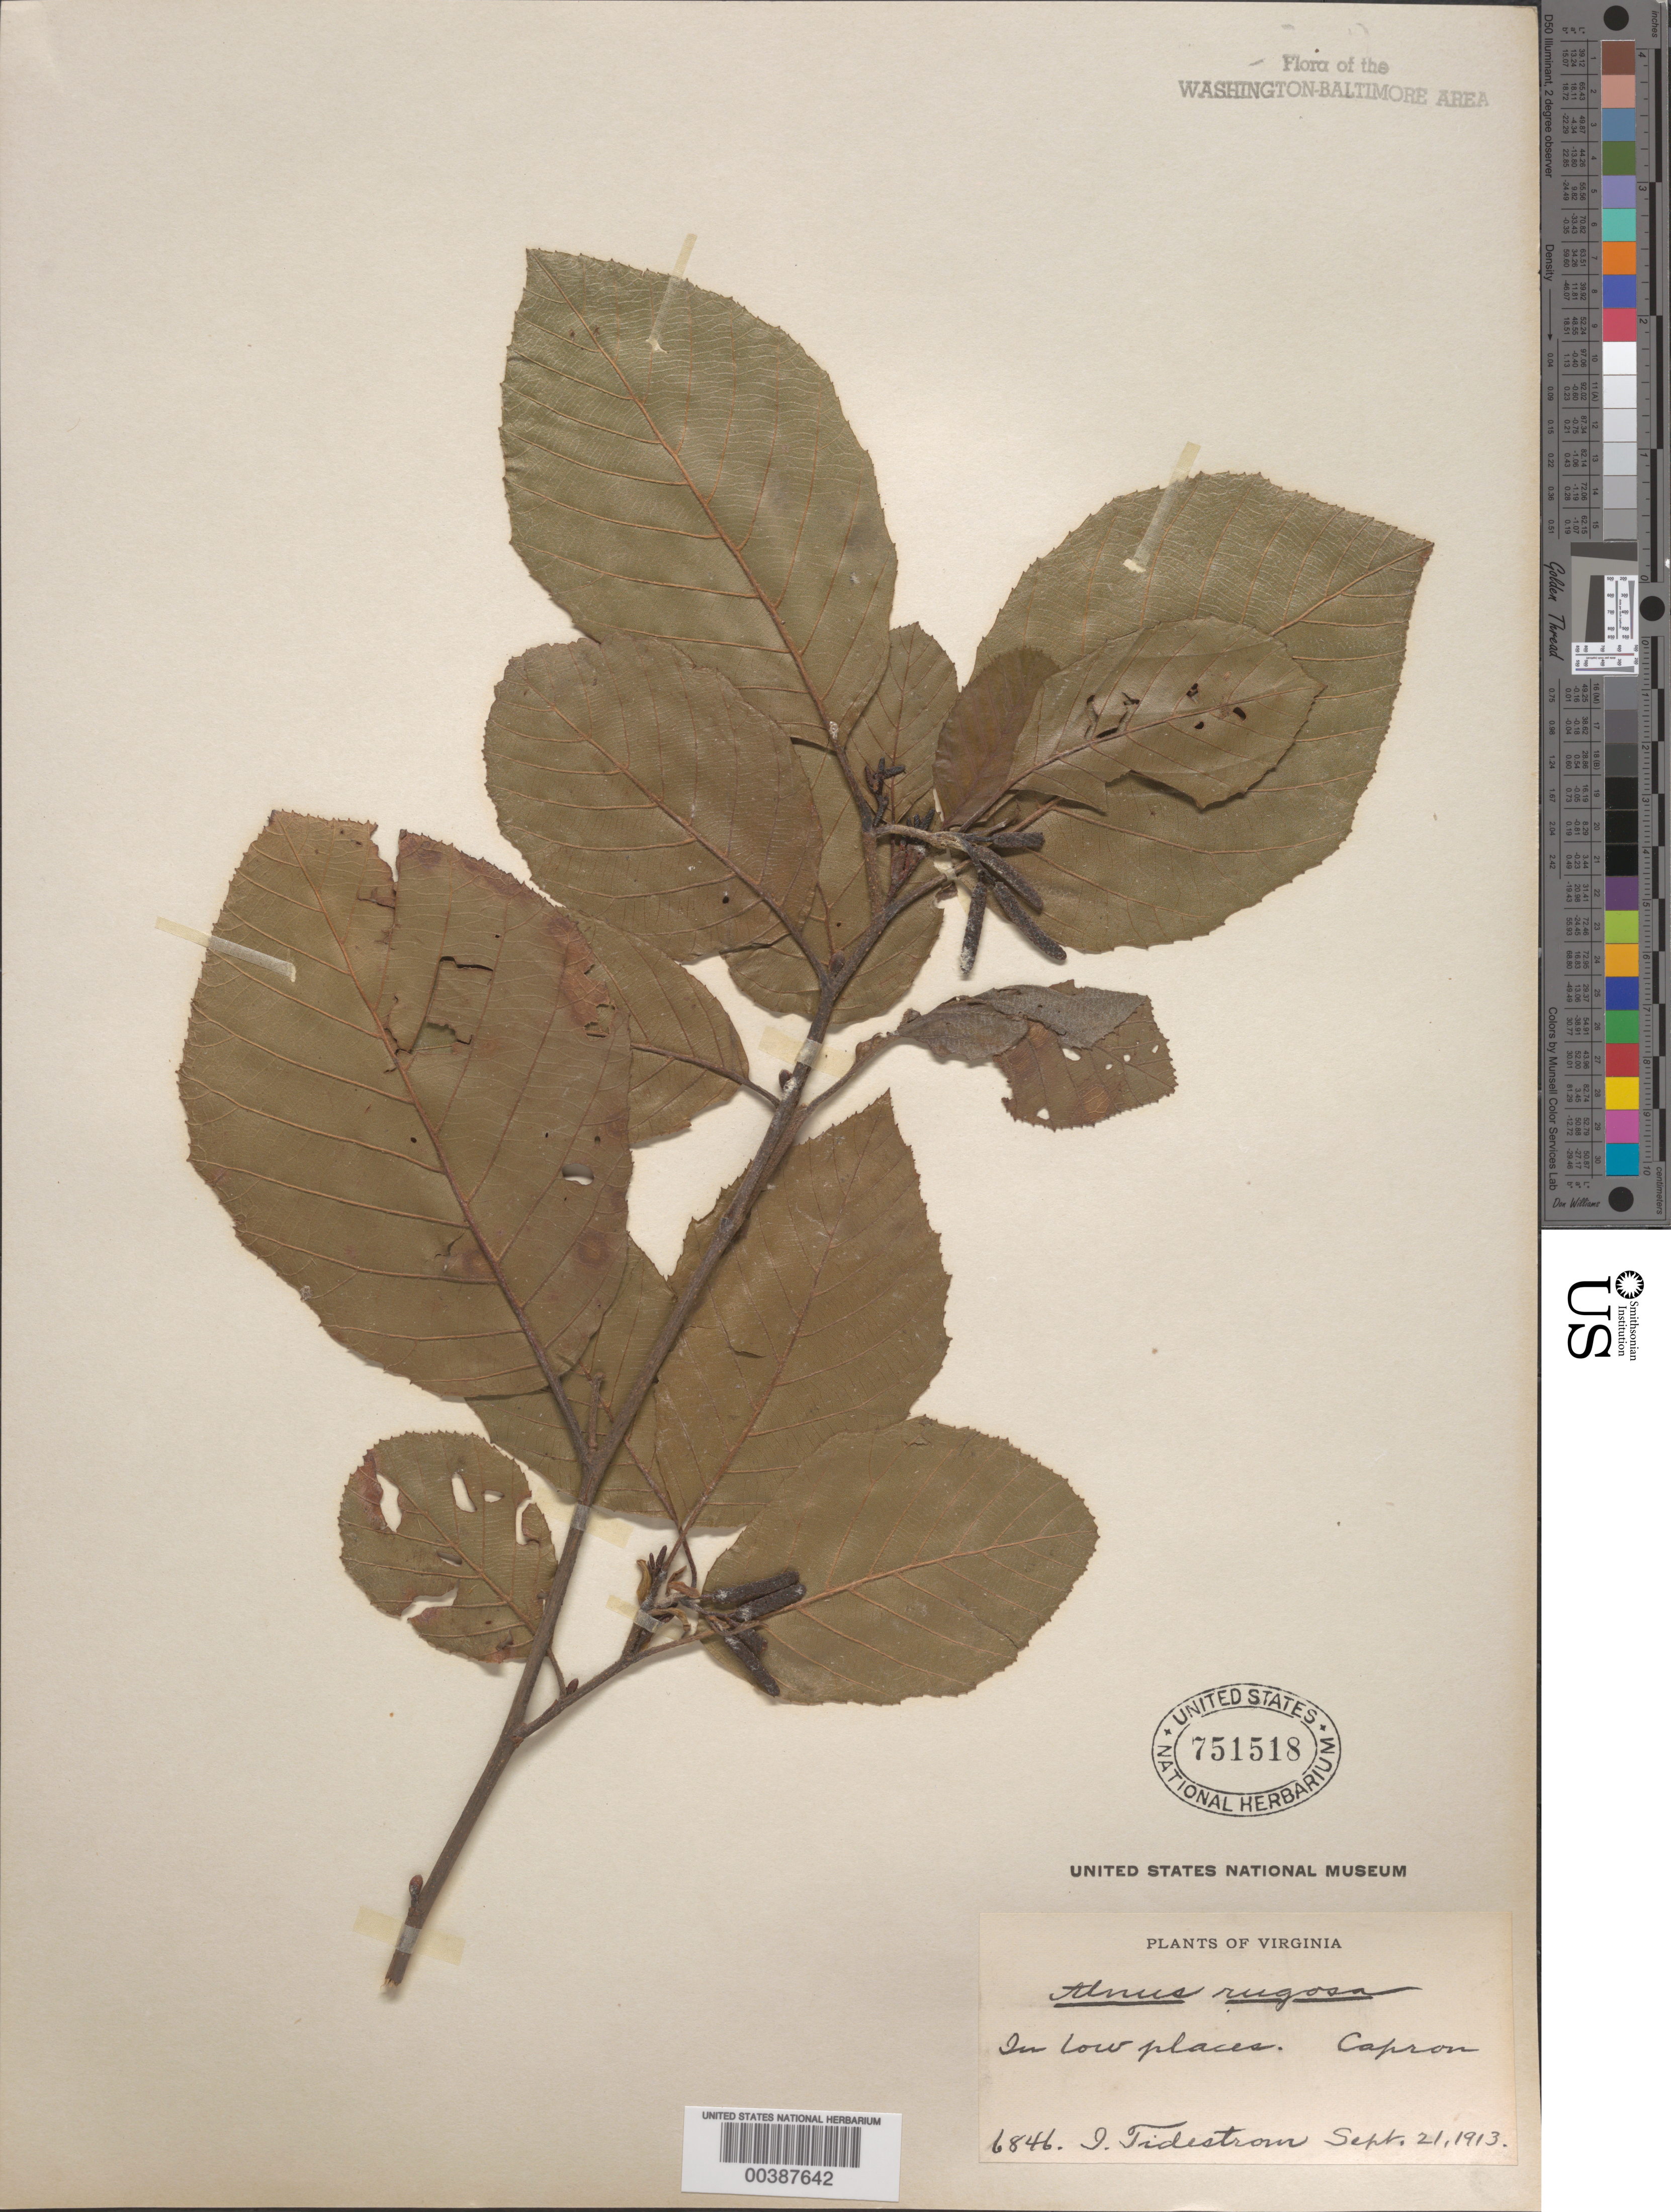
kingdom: Plantae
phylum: Tracheophyta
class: Magnoliopsida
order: Fagales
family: Betulaceae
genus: Alnus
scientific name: Alnus serrulata var. vulgaris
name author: Fernald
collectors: I. F. Tidestrom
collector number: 6846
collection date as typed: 21 Sep 1913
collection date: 1913-09-21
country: United States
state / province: Virginia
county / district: Southampton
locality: Capron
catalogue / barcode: US 751518